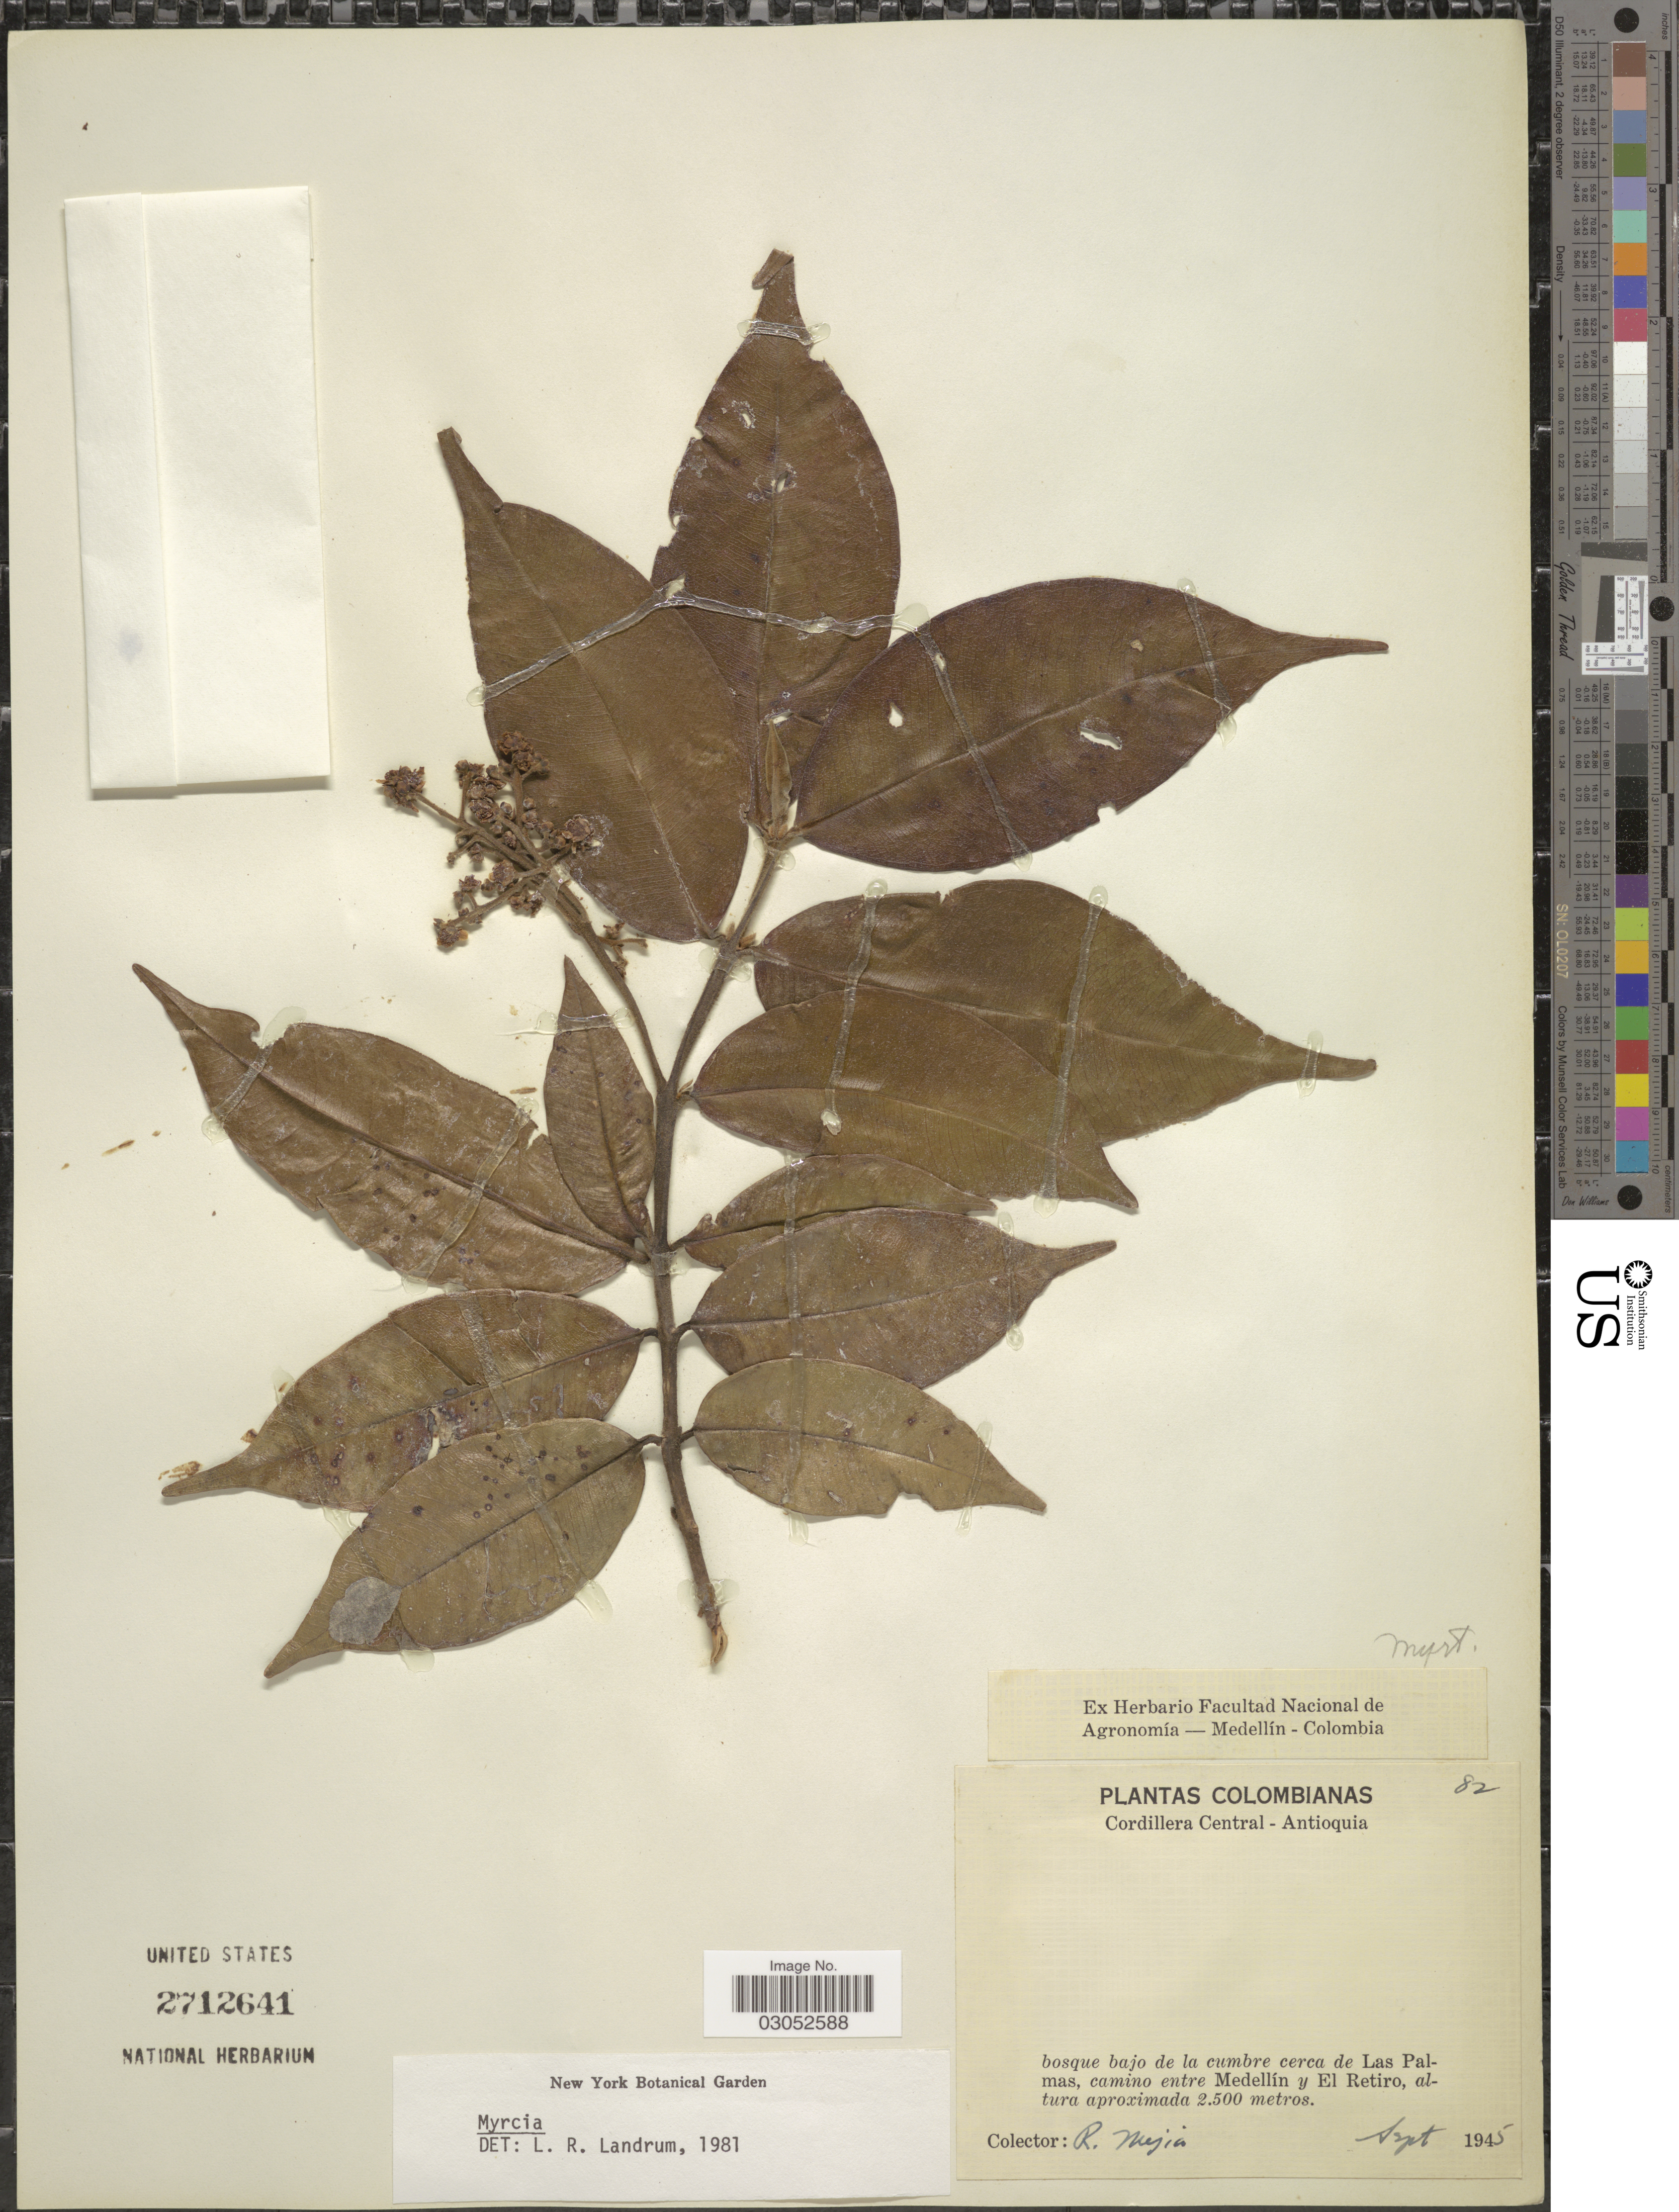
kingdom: Plantae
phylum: Tracheophyta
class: Magnoliopsida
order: Myrtales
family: Myrtaceae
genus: Myrcia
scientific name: Myrcia sp.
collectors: R. Mejia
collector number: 82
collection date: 1945-09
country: Colombia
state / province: Antioquia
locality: Cordillera Central - Antioquia. Bosque bajo de la cumbre cerca de Las Palmas, camino entre Medellín y El Retiro.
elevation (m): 2500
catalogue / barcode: US 2712641